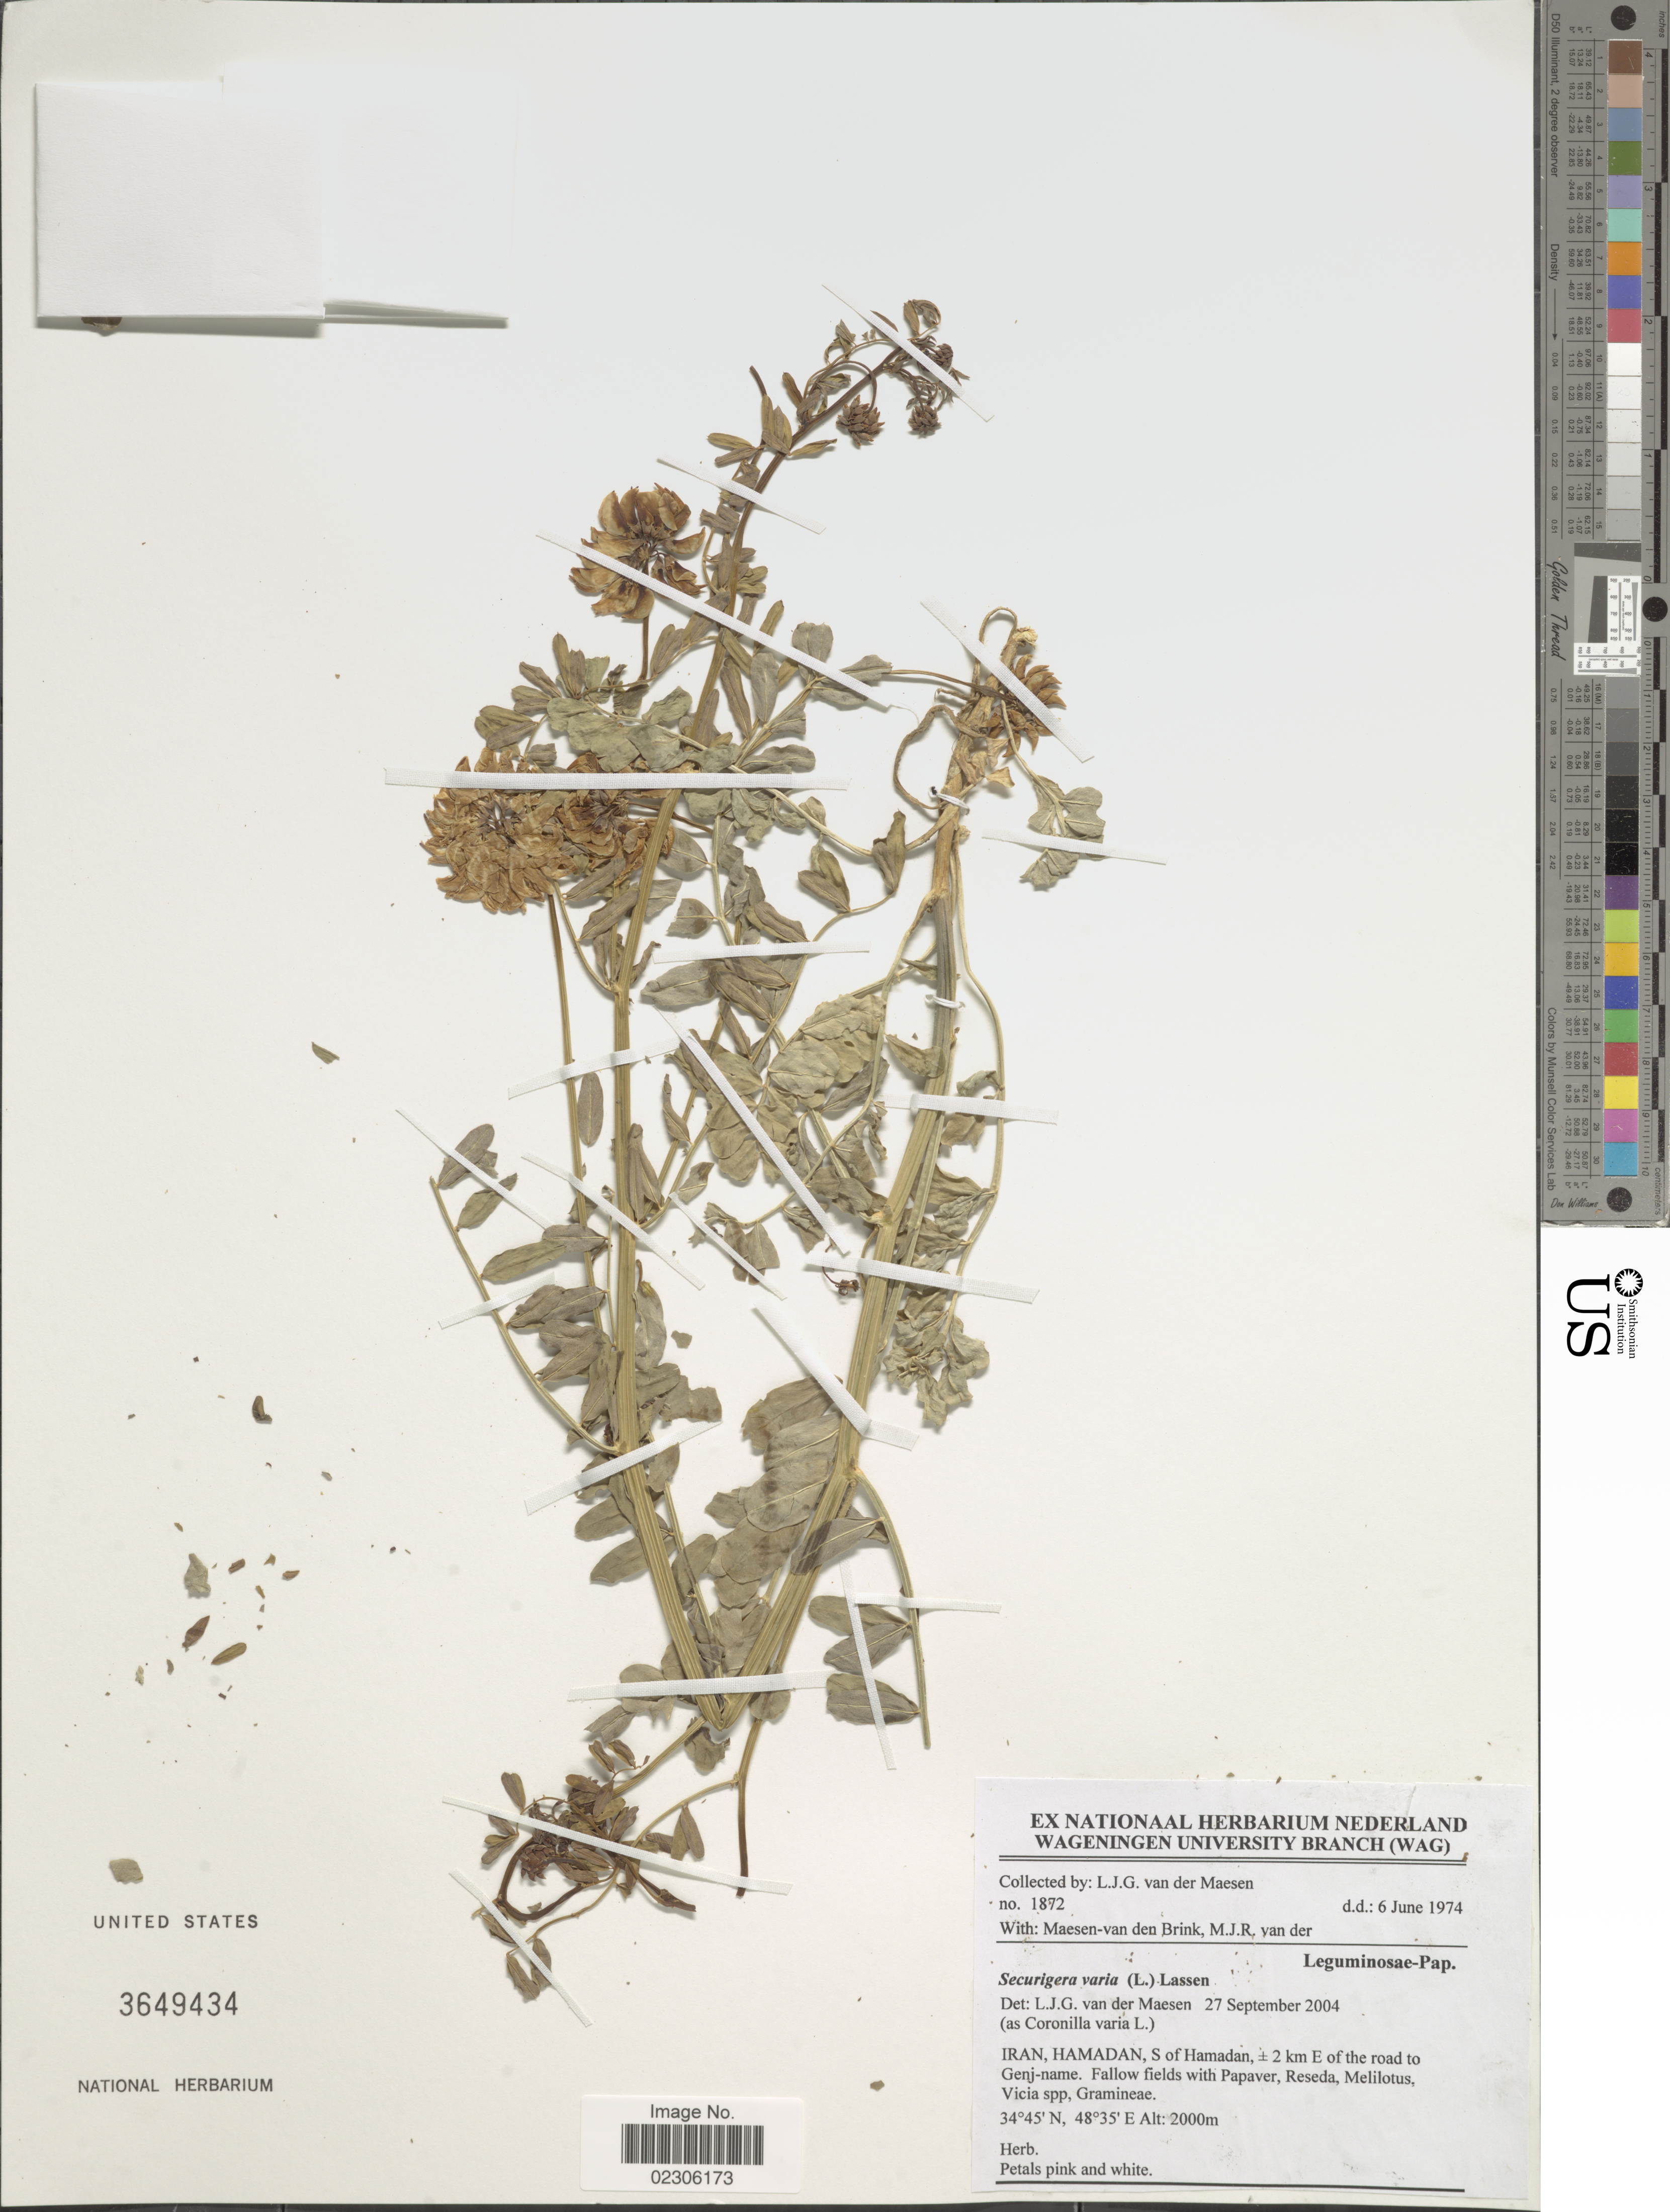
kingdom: Plantae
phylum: Tracheophyta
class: Magnoliopsida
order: Fabales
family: Fabaceae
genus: Securigera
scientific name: Securigera varia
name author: Lassen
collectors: L. van der Maesen, M. Maesen-van den Brink & v. M. J. R.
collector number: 1872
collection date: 1974-06-06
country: Iran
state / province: Hamadan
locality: Iran, Hamadan, S of Hamadan, 2 km E of the road to Genj-name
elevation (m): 2000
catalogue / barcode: US 3649434